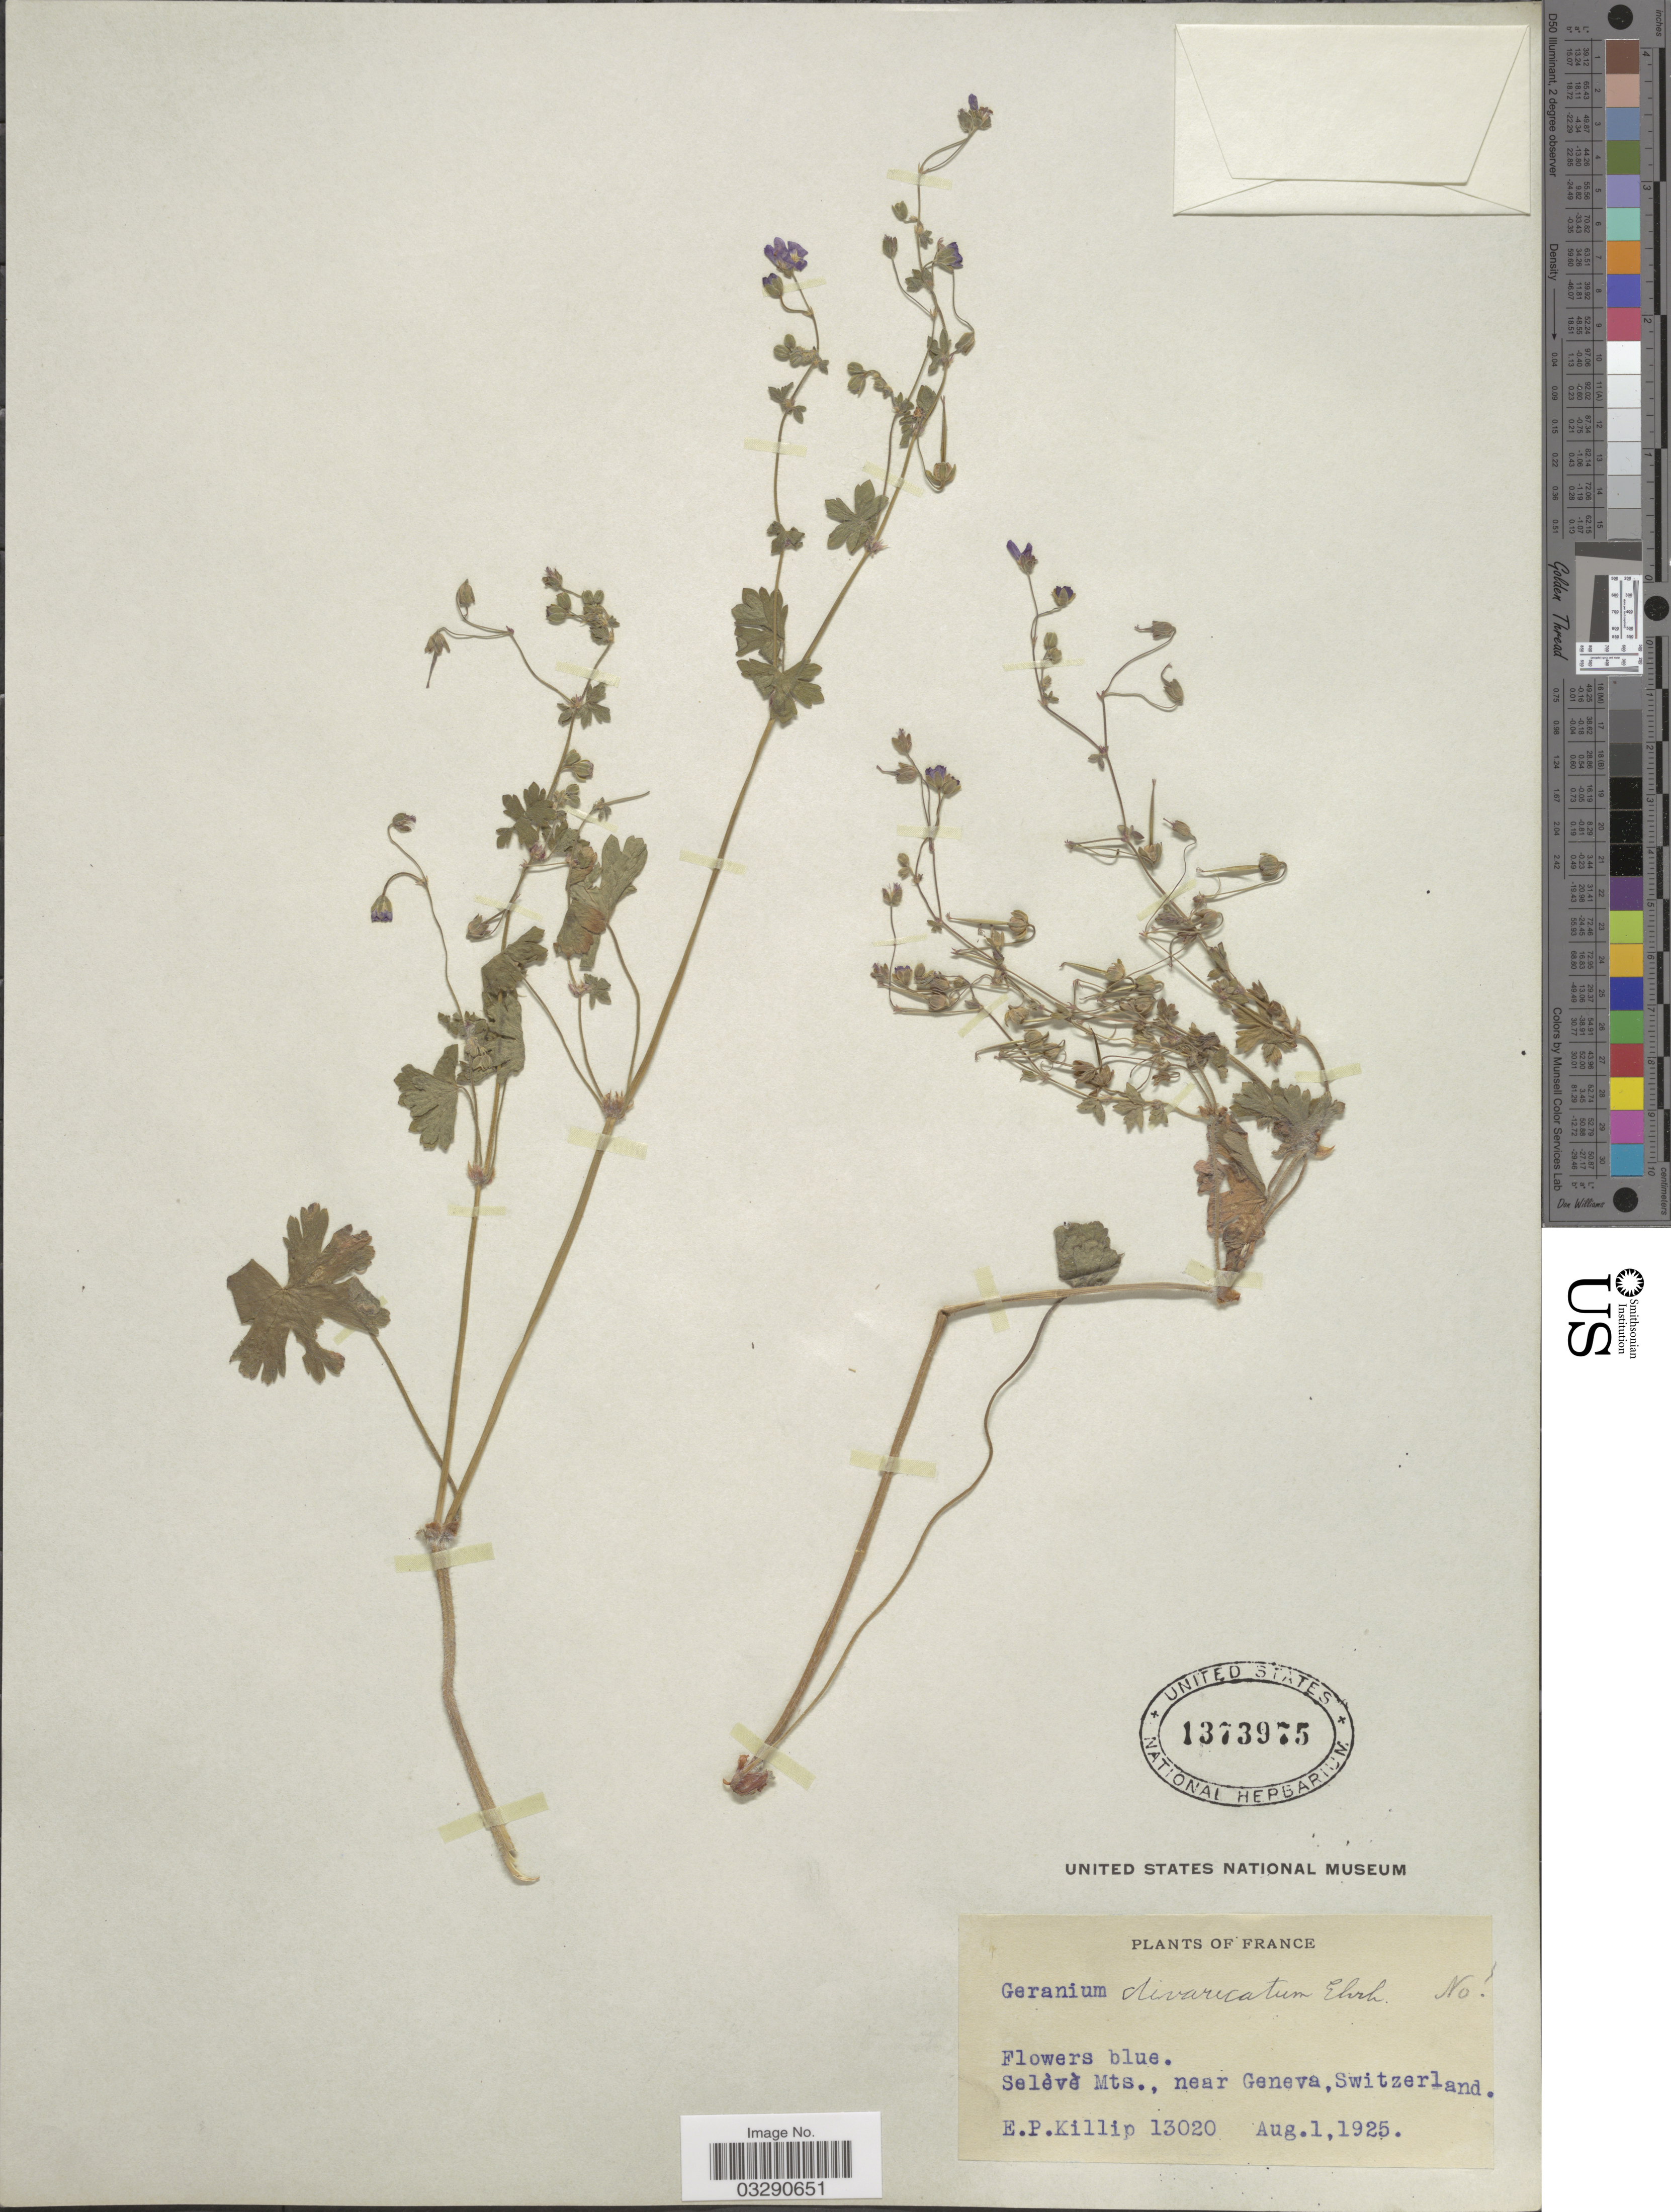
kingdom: Plantae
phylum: Tracheophyta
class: Magnoliopsida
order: Geraniales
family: Geraniaceae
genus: Geranium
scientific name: Geranium divaricatum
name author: Ehrh.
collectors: E. P. Killip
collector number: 13020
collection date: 1925-08-01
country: Switzerland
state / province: Genève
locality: Selèvè Mts., near Geneva.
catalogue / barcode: US 1373975